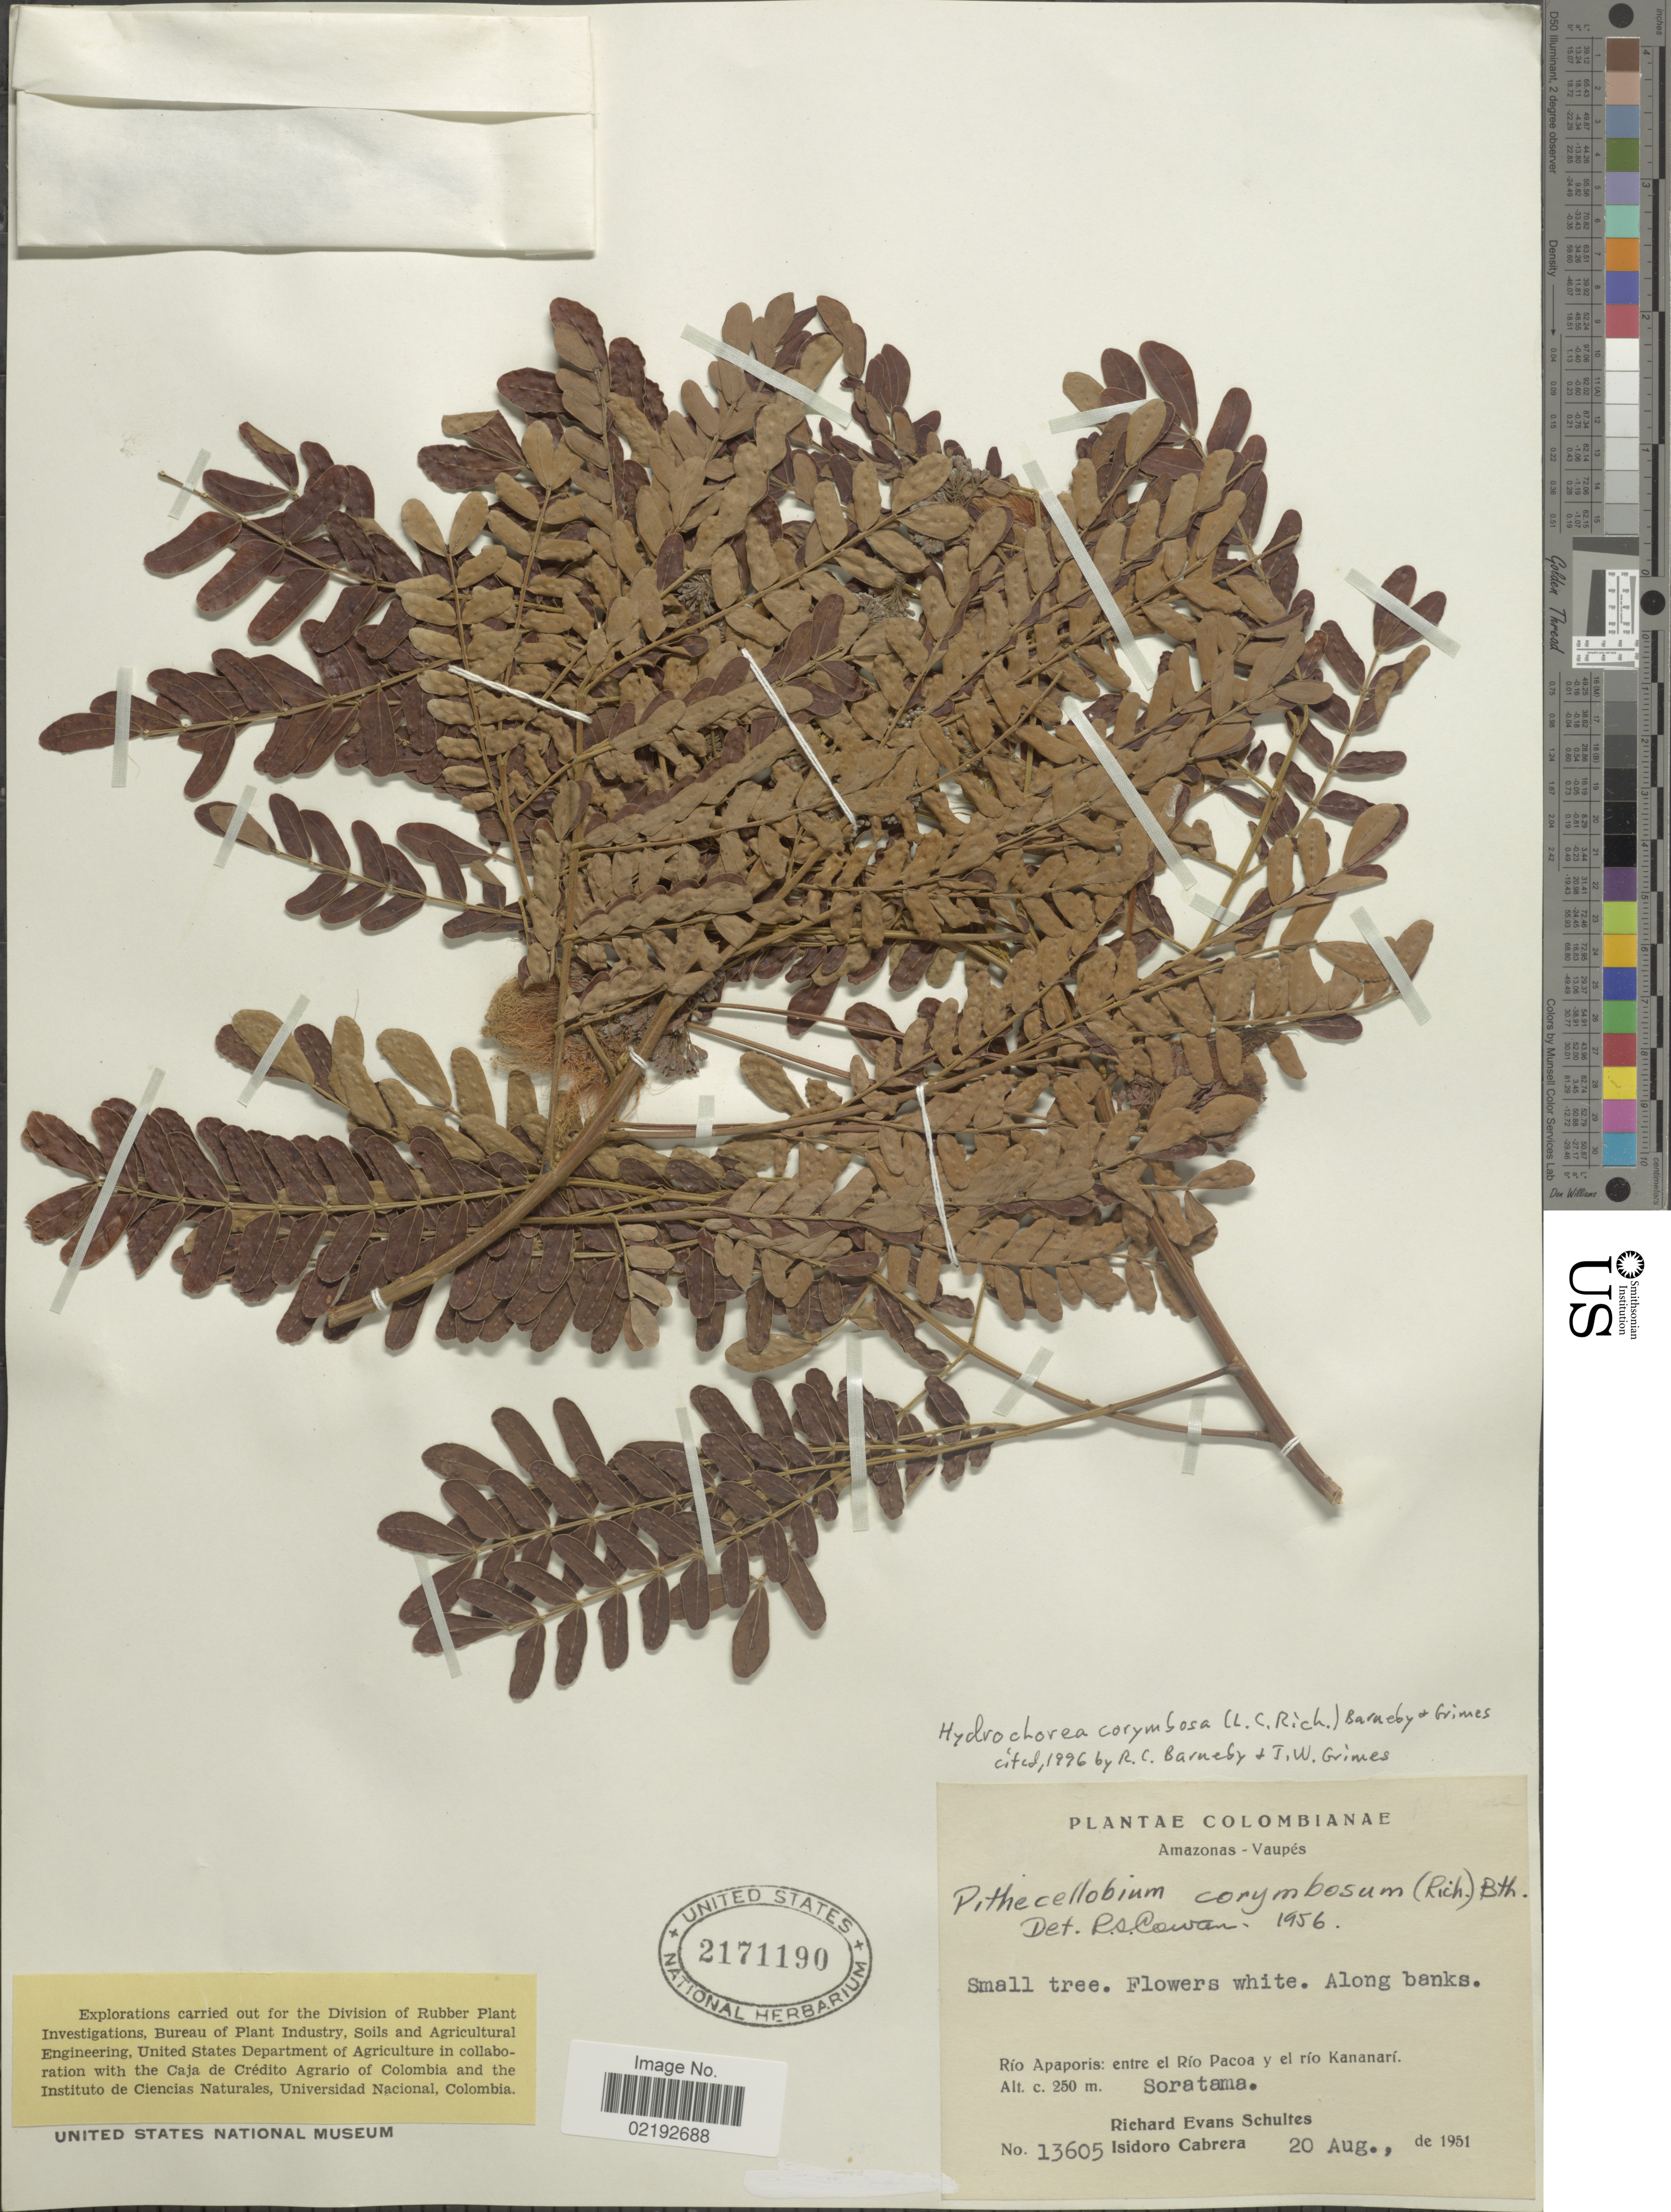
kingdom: Plantae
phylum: Tracheophyta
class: Magnoliopsida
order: Fabales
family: Fabaceae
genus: Hydrochorea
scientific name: Hydrochorea corymbosa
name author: (Rich.) Barneby & J.W. Grimes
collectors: R. E. Schultes & I. Cabrera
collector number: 13605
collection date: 1951-08-20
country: Colombia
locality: Amazonas-Vaupes, Rio Apaporis, entre el Rio Pacoa y el Rio Kananari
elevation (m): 250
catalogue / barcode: US 2171190